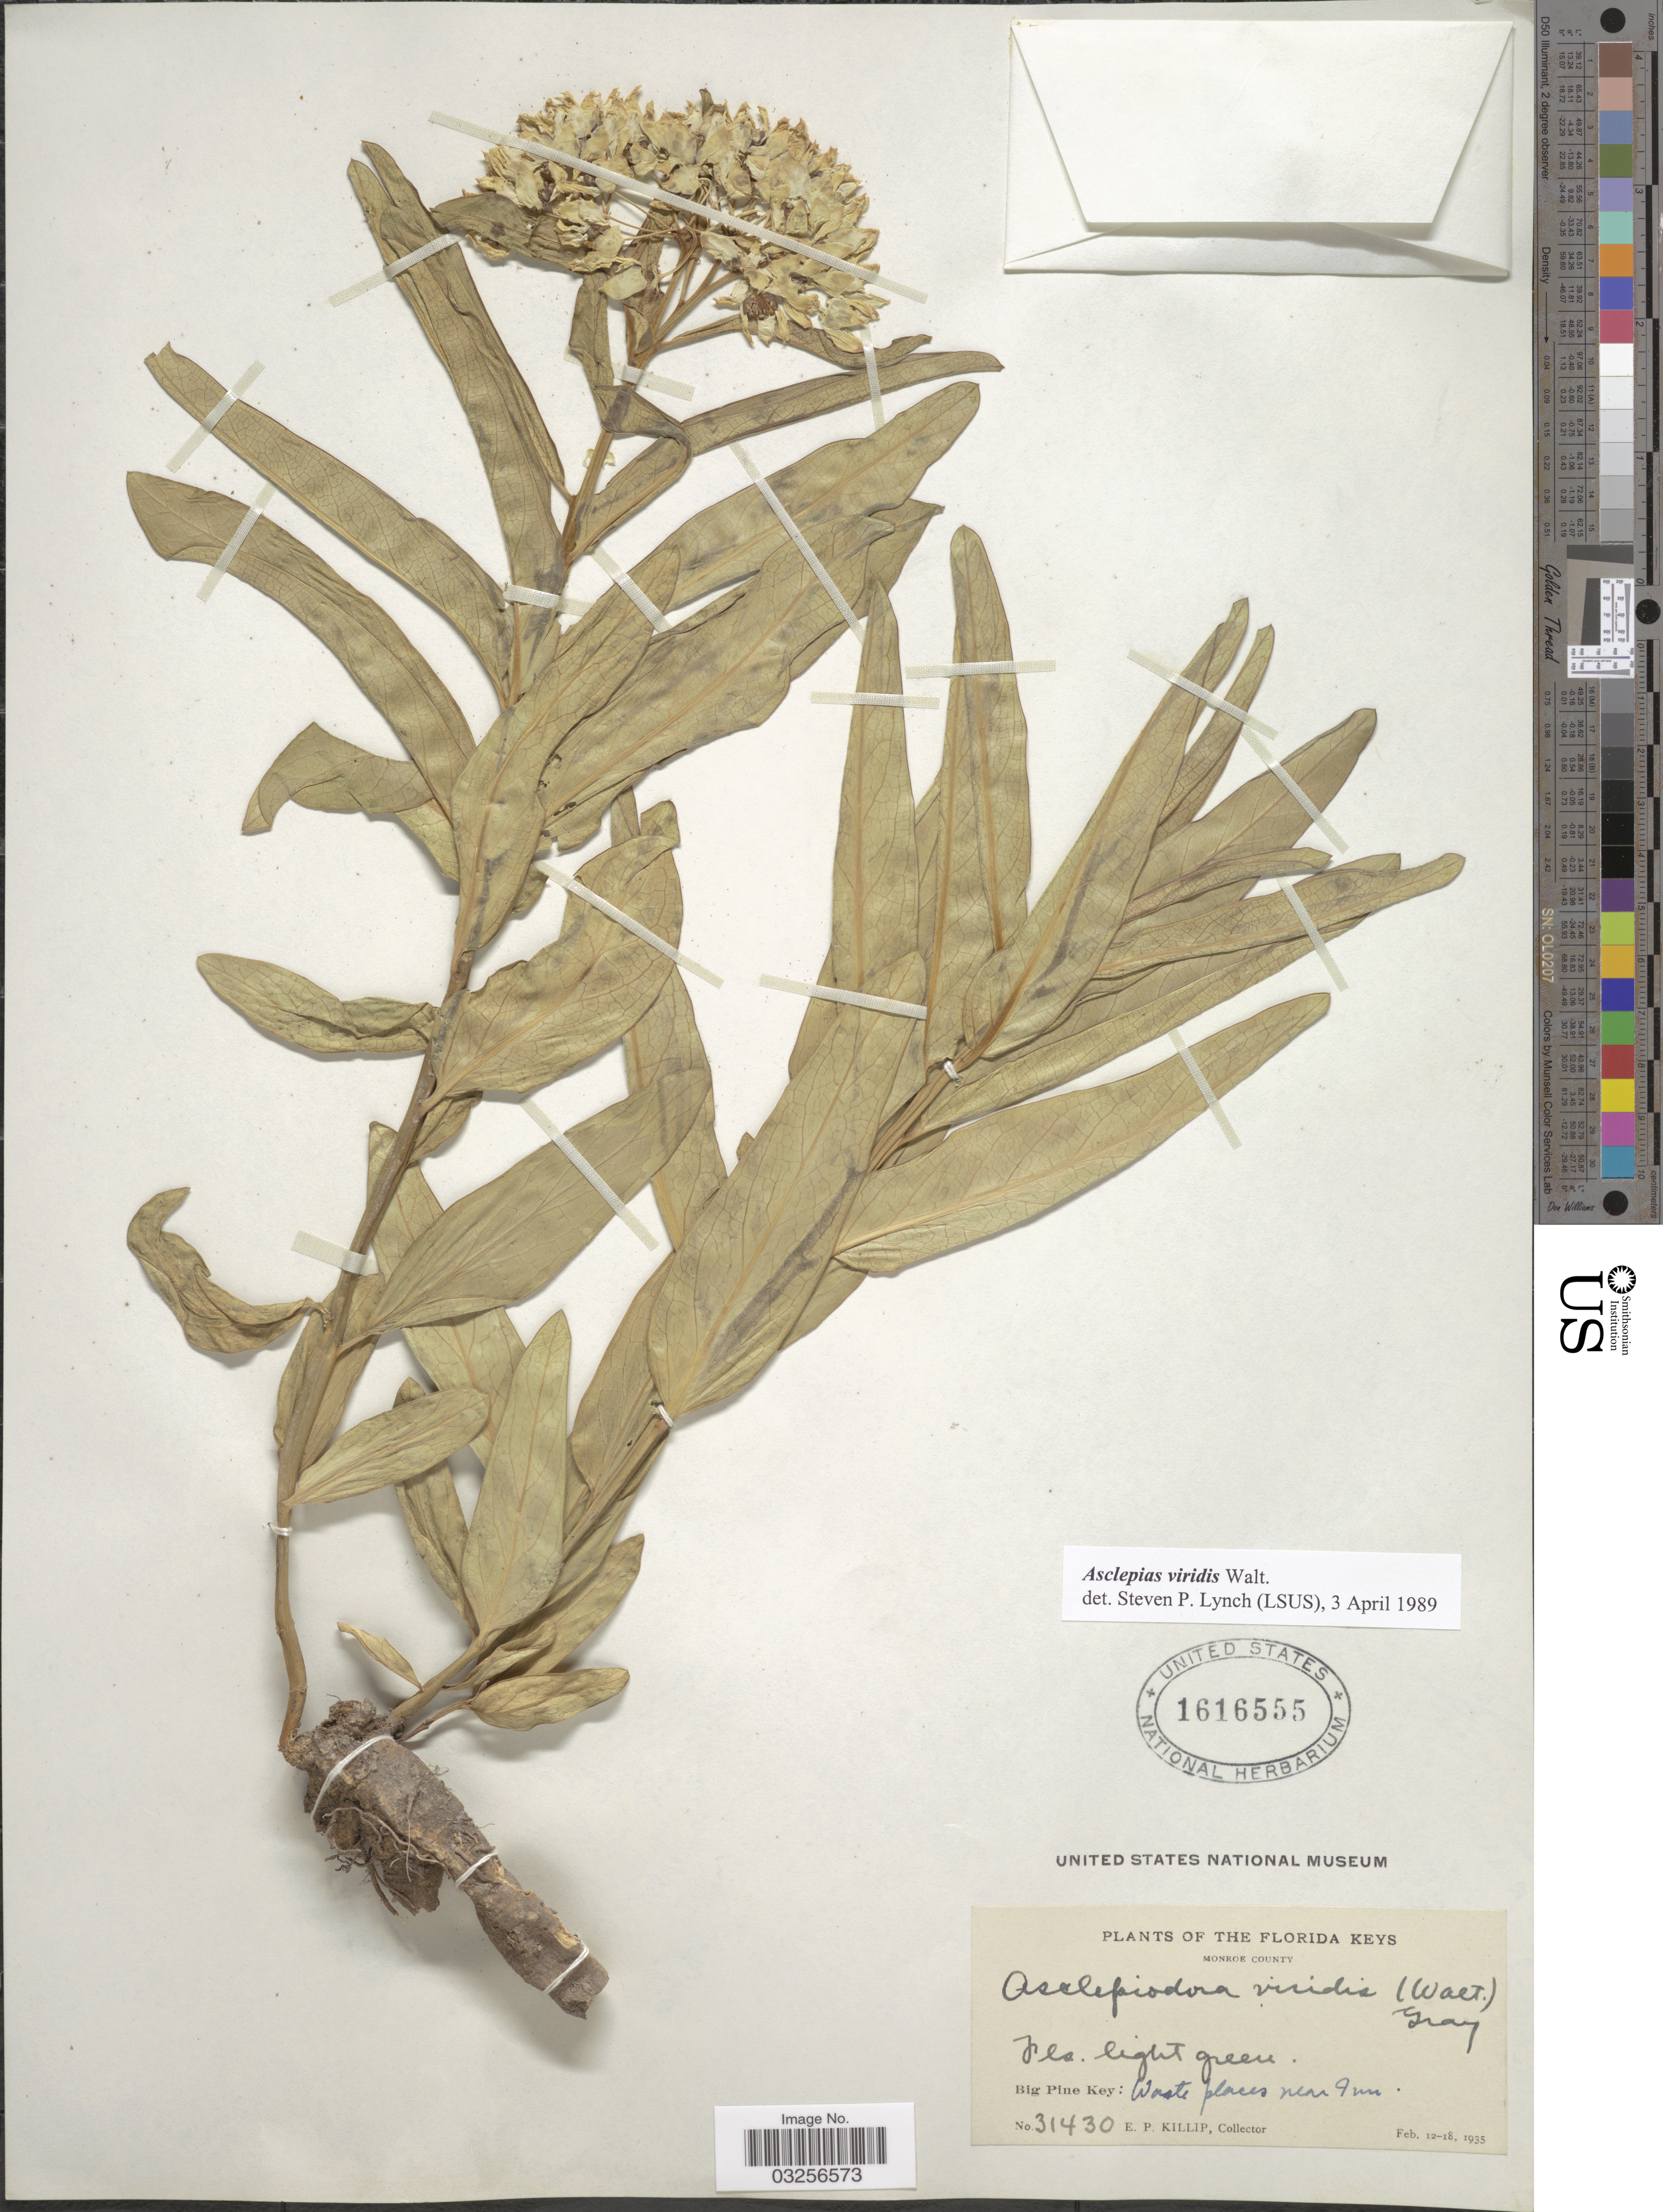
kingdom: Plantae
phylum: Tracheophyta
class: Magnoliopsida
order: Gentianales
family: Apocynaceae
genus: Asclepias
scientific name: Asclepias viridis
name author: Walter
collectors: E. P. Killip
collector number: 31430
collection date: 1935-02-12/1935-02-18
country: United States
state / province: Florida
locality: The Florida Keys. Monroe County. Big Pine Key: Waste places near Inn.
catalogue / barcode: US 1616555